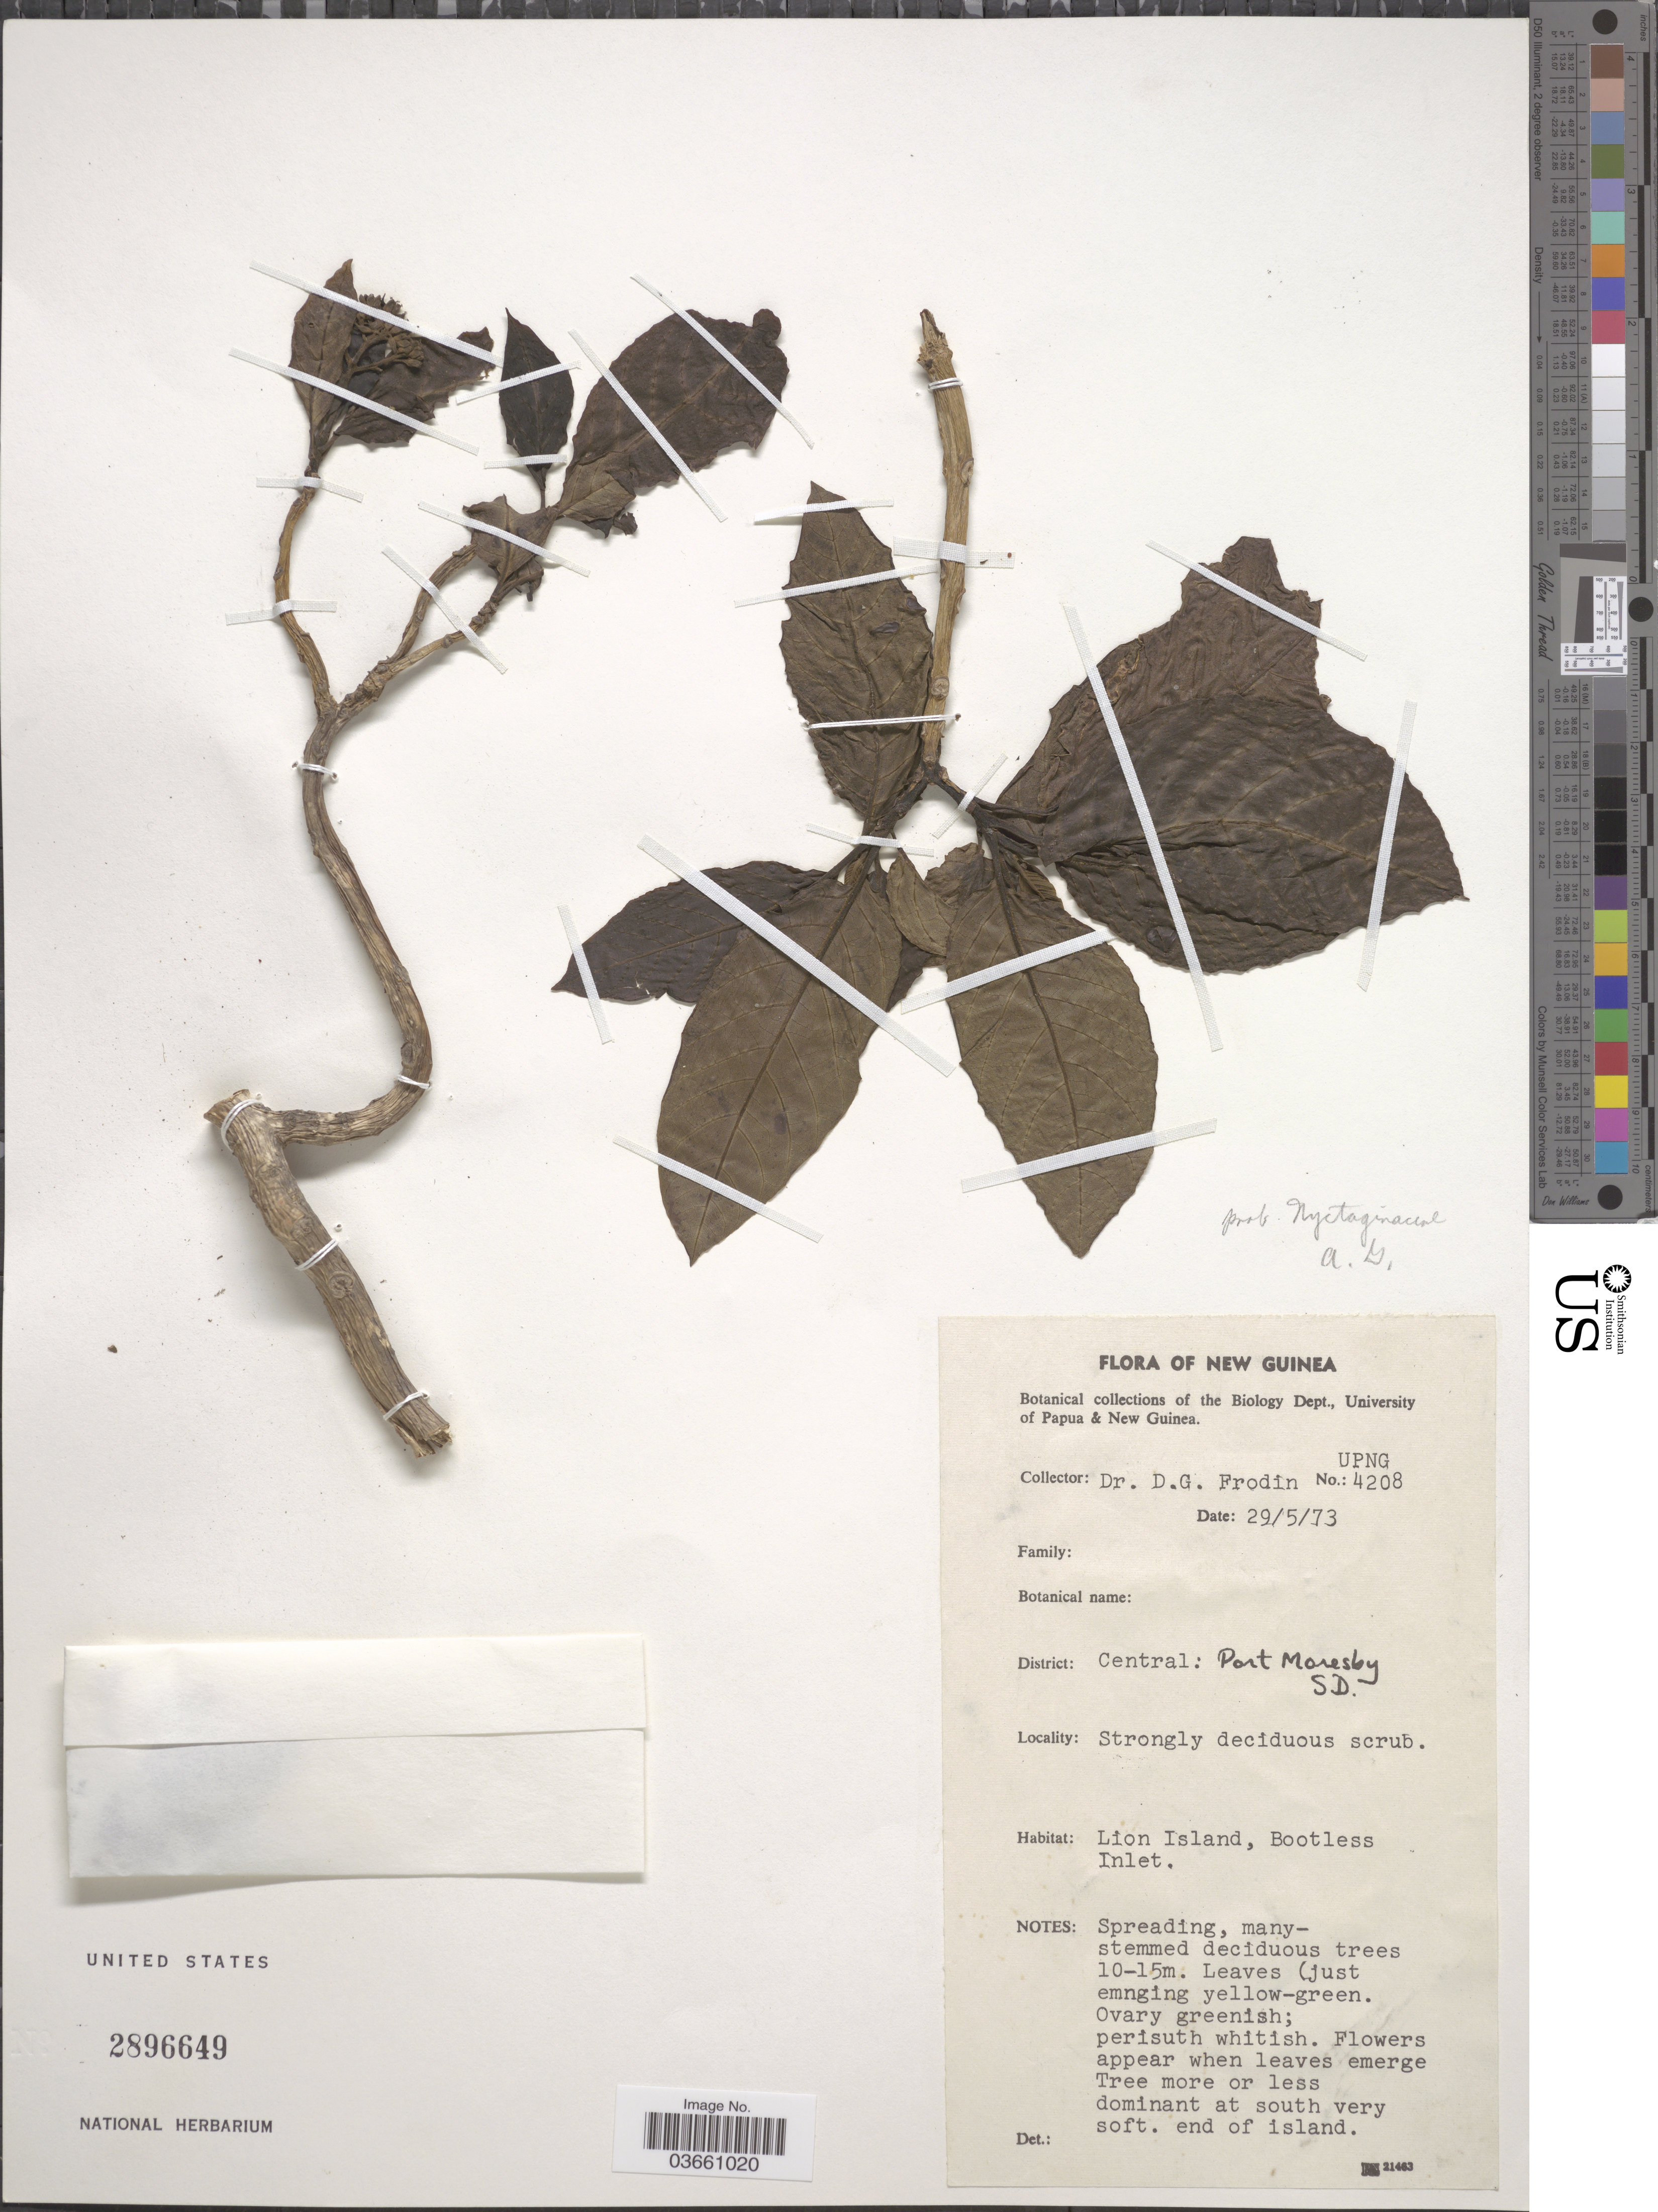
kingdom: Plantae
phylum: Tracheophyta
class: Magnoliopsida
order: Caryophyllales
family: Nyctaginaceae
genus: Pisonia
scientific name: Pisonia sp.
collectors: D. G. Frodin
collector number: UPNG4208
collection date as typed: Transcribed d/m/y: 29/5/73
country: Papua New Guinea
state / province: Central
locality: New Guinea. Port Moresby SD. Lion Island, Bootless Inlet.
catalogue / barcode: US 2896649